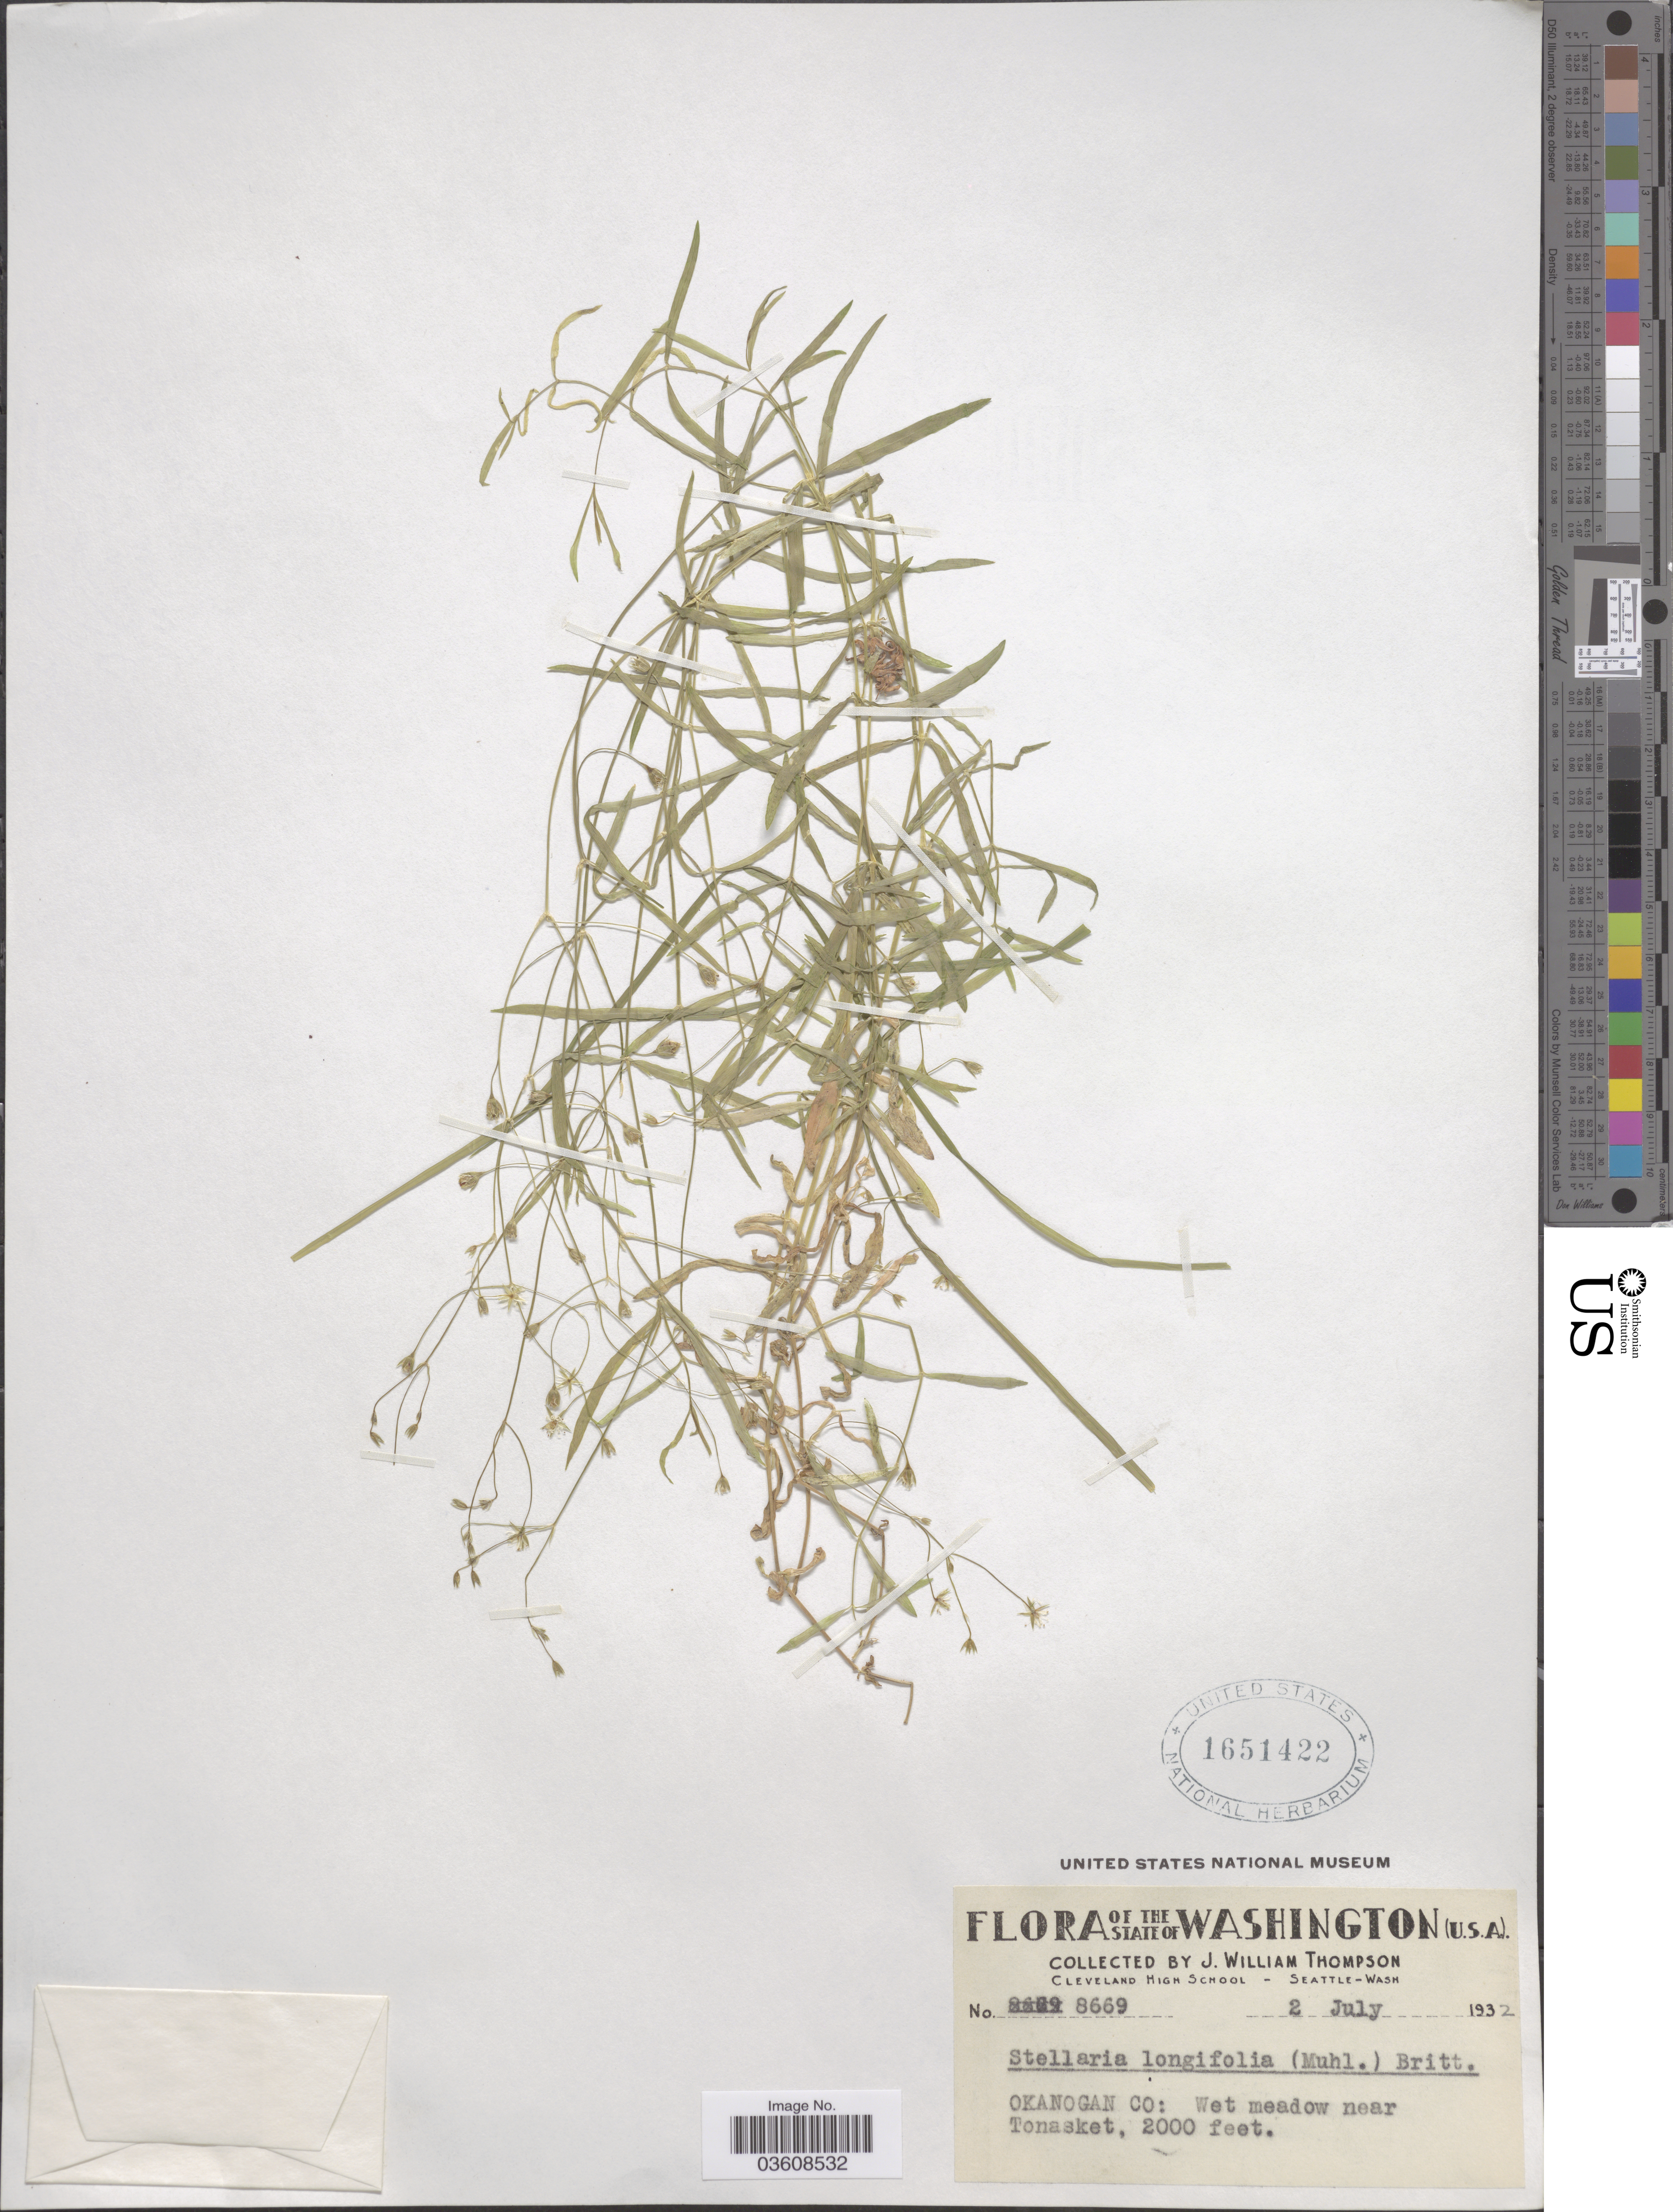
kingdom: Plantae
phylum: Tracheophyta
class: Magnoliopsida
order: Caryophyllales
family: Caryophyllaceae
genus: Stellaria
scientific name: Stellaria longifolia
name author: Muhl. ex Willd.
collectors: J. W. Thompson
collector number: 8669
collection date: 1932-07-02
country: United States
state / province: Washington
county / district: Okanogan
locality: Okanogan Co: Wet meadow near Tonasket.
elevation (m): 610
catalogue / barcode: US 1651422